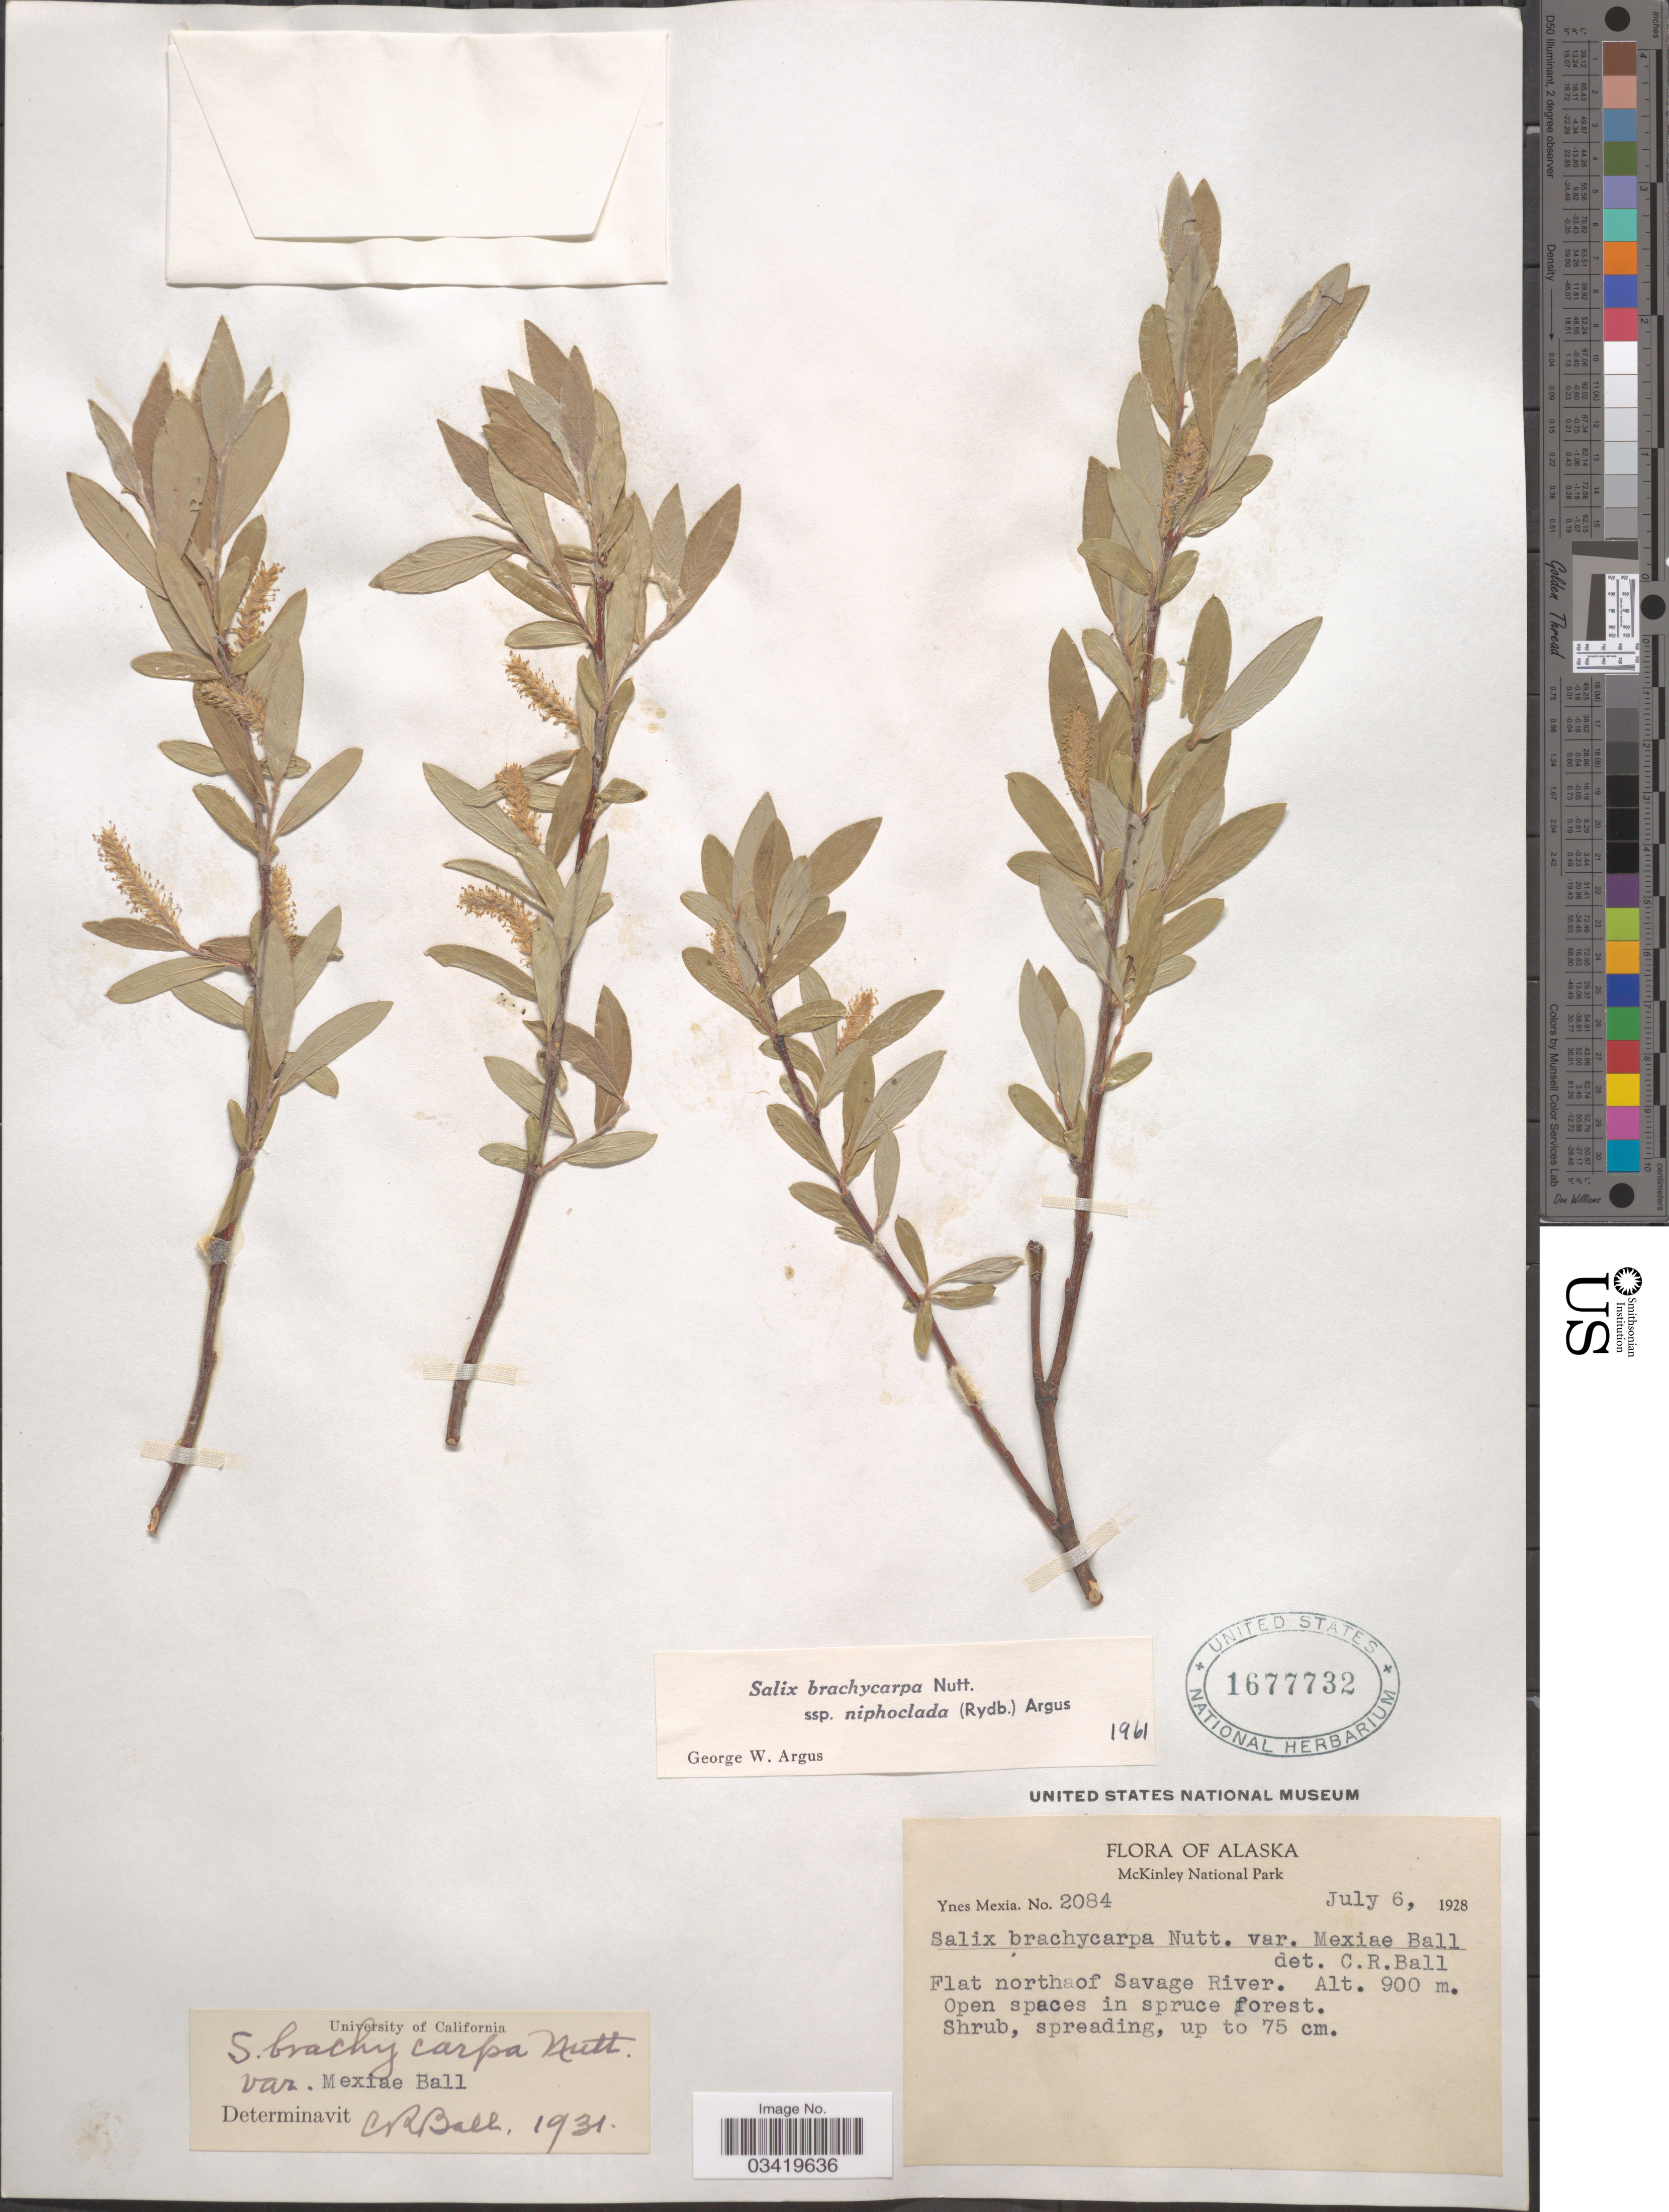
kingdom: Plantae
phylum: Tracheophyta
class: Magnoliopsida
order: Malpighiales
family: Salicaceae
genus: Salix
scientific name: Salix brachycarpa subsp. niphoclada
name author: (Rydb.) Argus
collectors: Y. Mexia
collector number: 2084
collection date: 1928-07-06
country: United States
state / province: Alaska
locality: McKinley National Park. Flat north of Savage River.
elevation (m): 900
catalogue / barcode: US 1677732